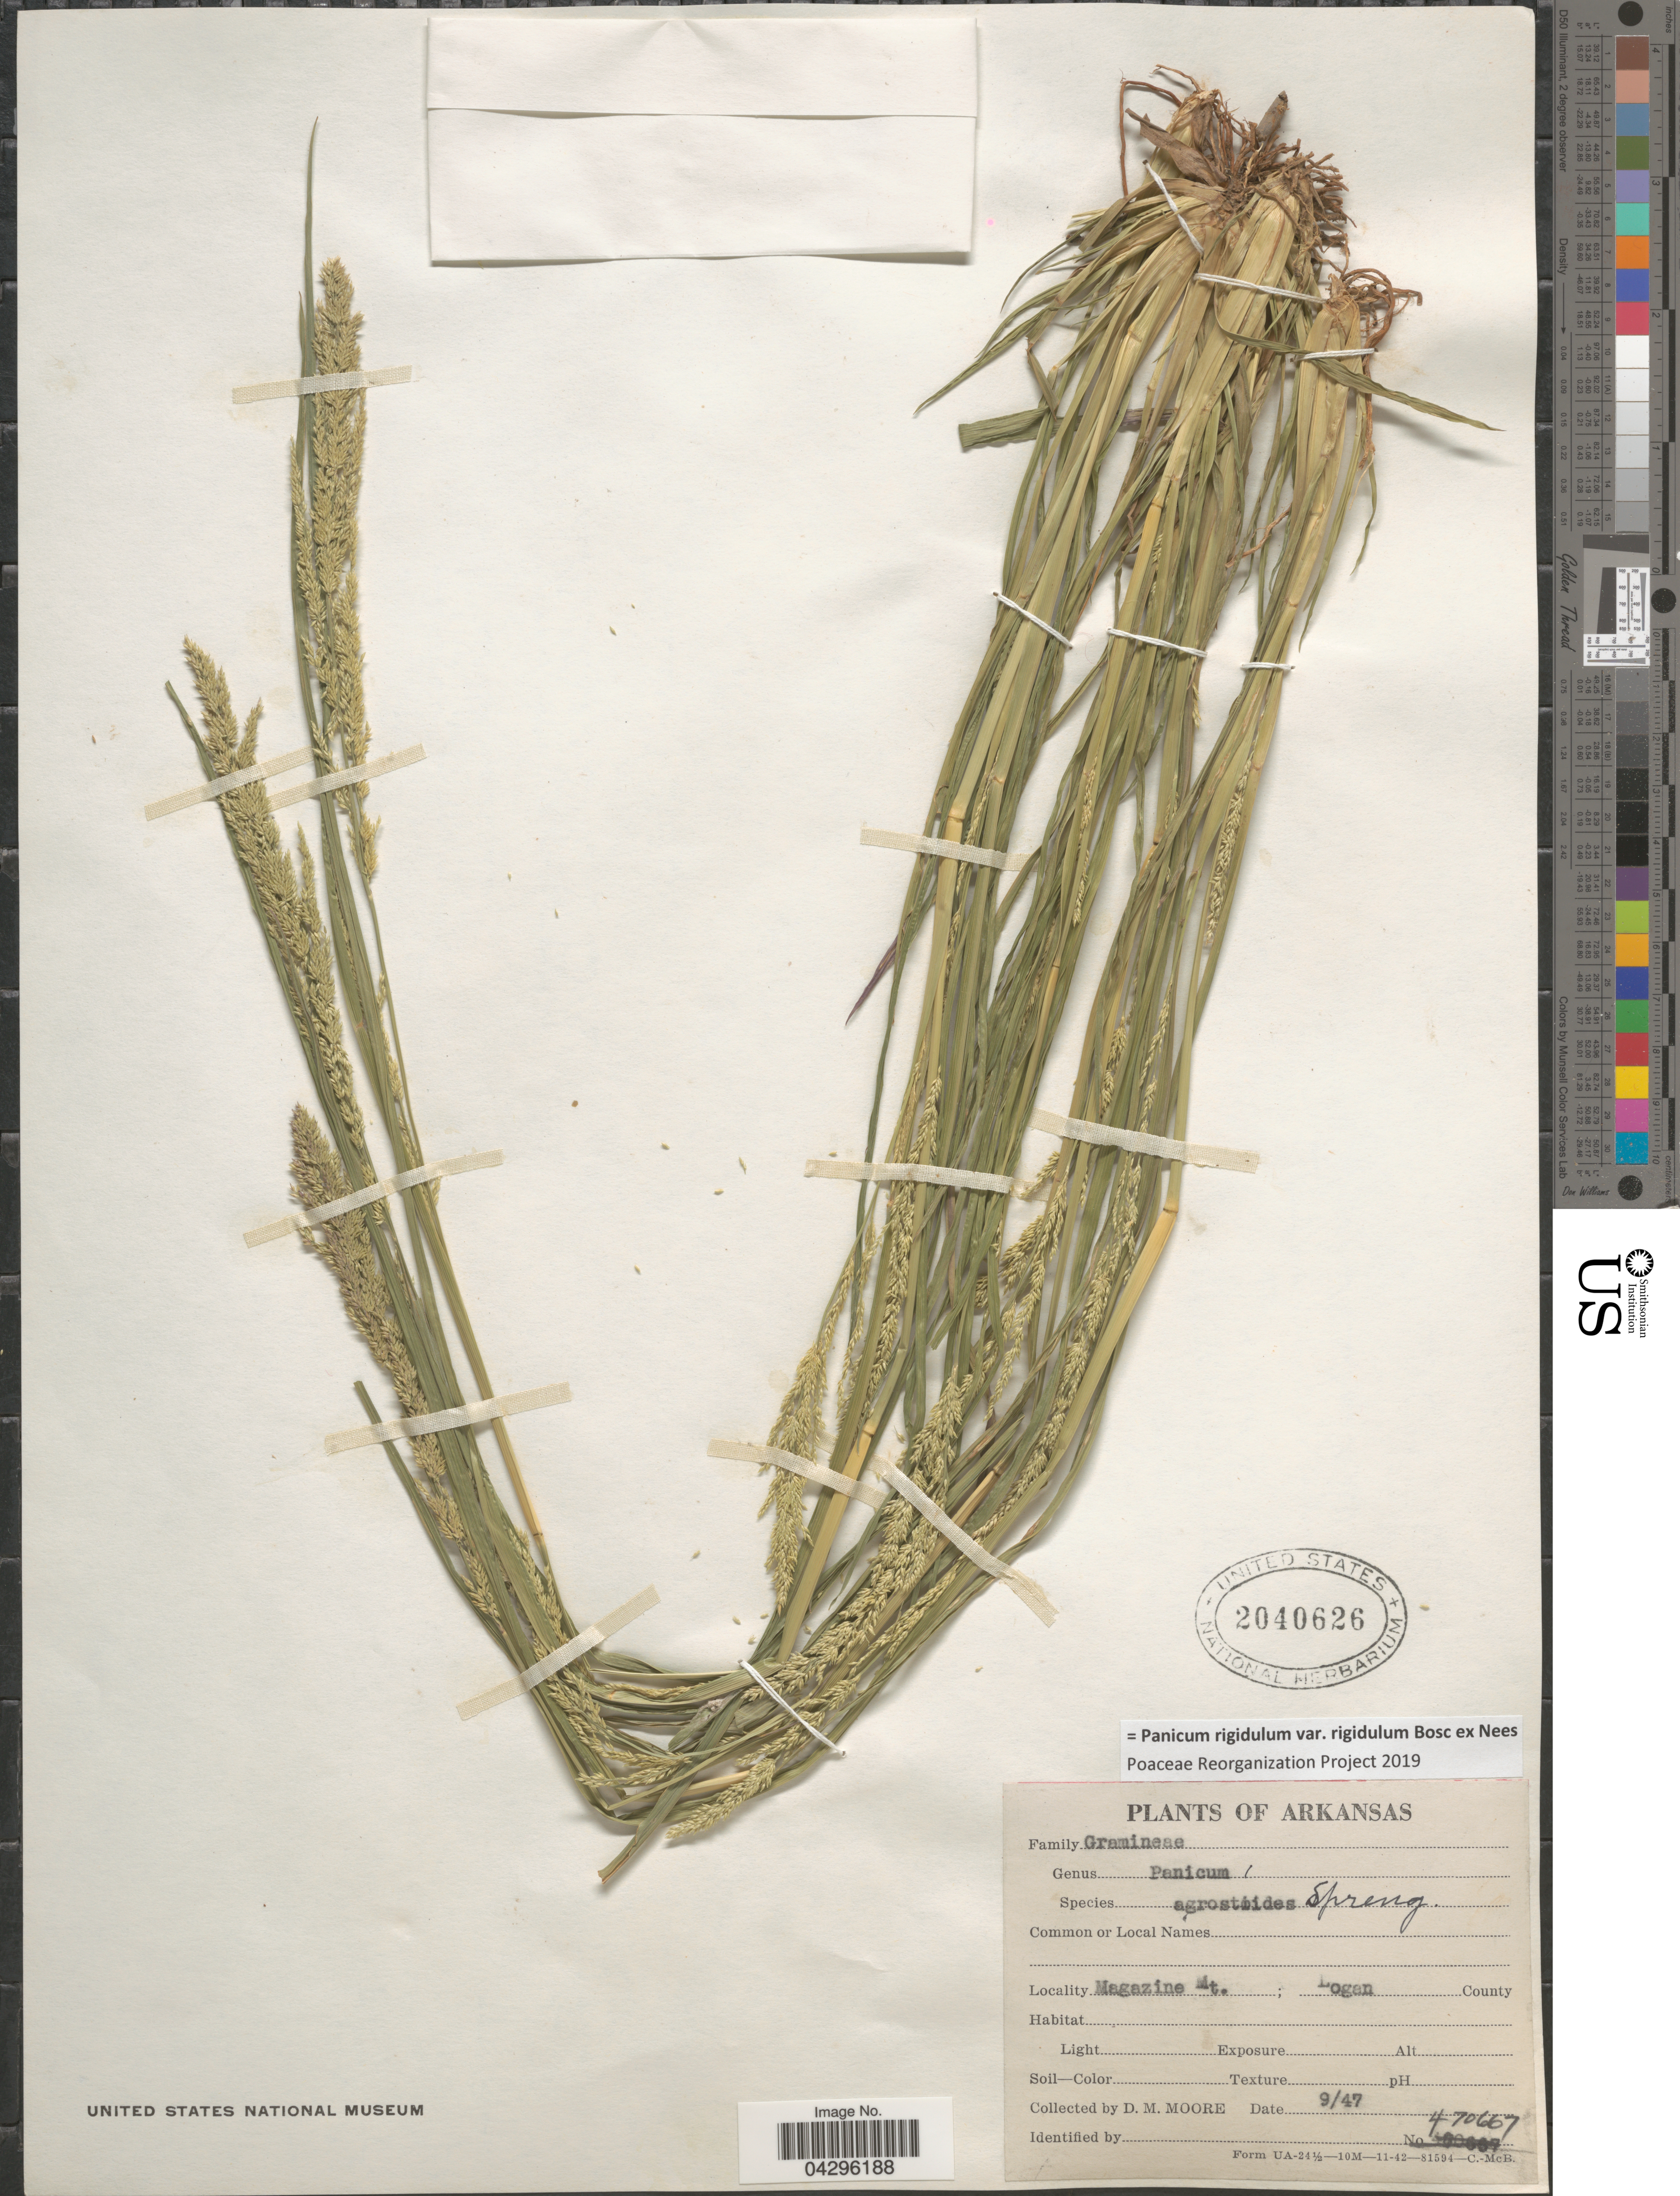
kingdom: Plantae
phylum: Tracheophyta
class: Liliopsida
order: Poales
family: Poaceae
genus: Panicum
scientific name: Panicum rigidulum var. rigidulum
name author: Bosc ex Nees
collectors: D. Moore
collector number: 470667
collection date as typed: Transcribed d/m/y: /9/47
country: United States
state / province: Arkansas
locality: Magazine Mt.; Logan County.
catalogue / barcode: US 2040626